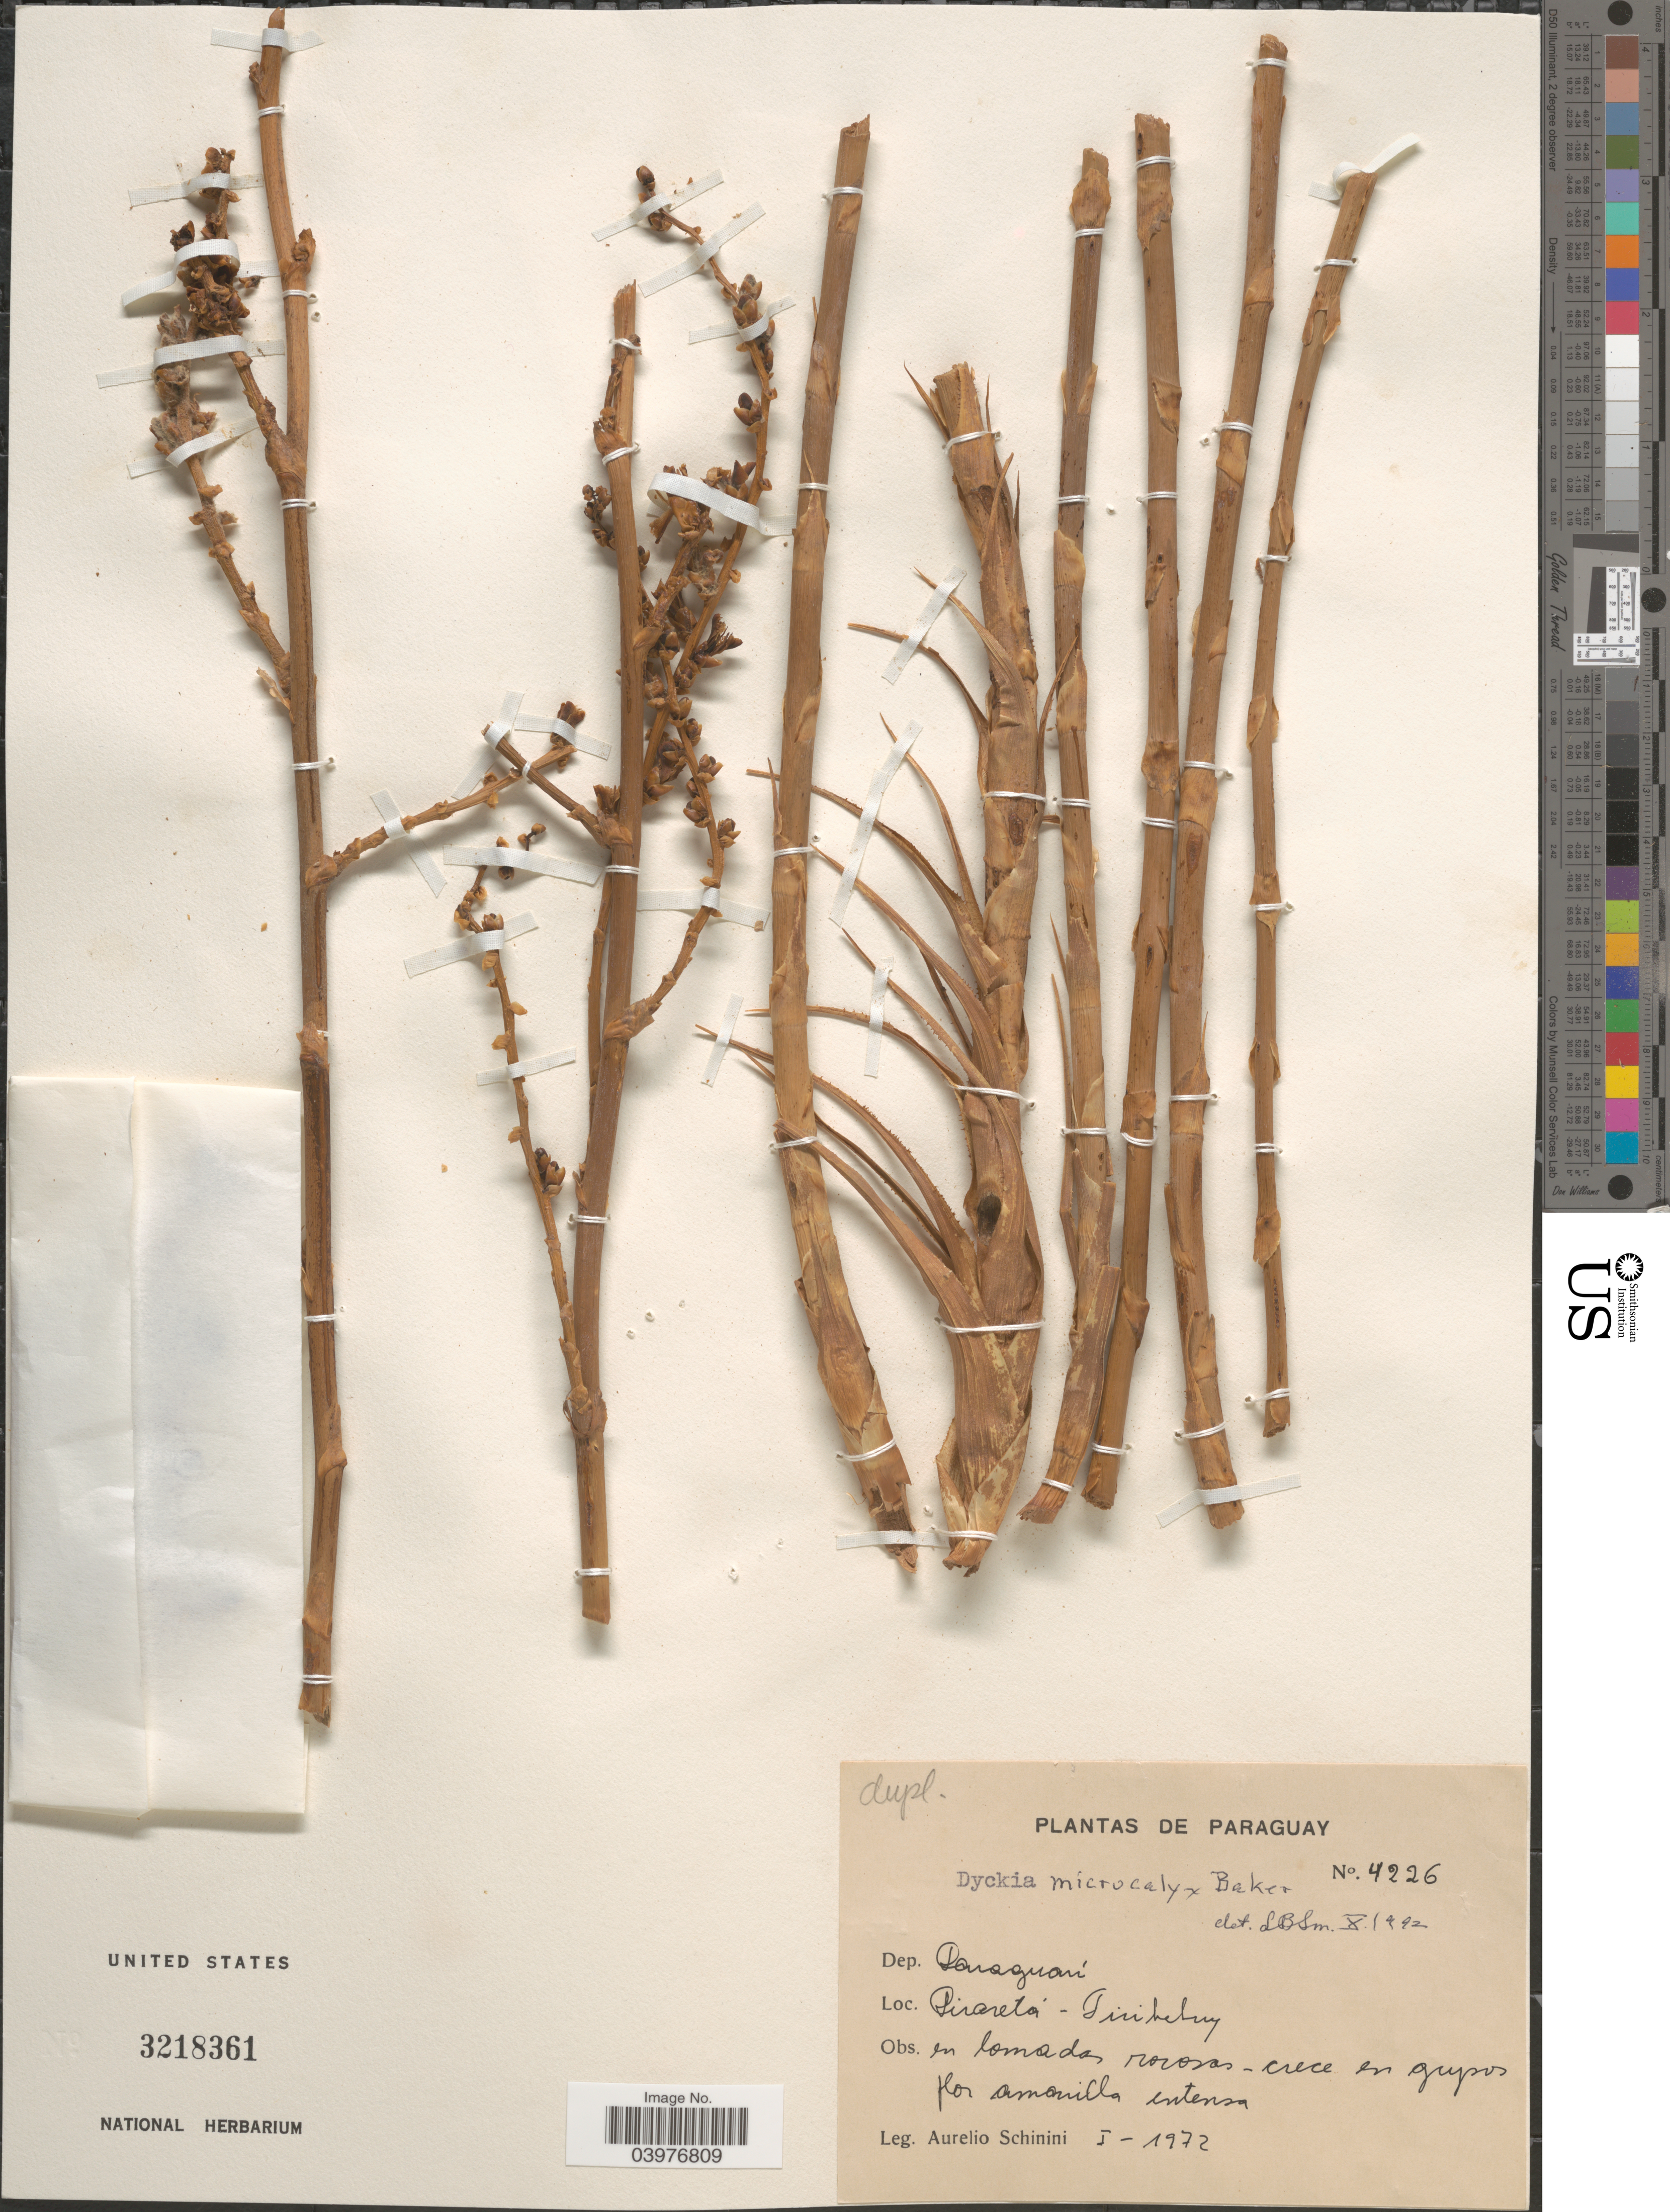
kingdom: Plantae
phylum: Tracheophyta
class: Liliopsida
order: Poales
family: Bromeliaceae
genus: Dyckia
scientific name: Dyckia microcalyx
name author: Baker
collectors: A. Schinini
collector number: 4226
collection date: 1972-01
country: Paraguay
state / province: Paraguari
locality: Dep. Paraguarí. Piraretá- Pirilebuy.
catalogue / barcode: US 3218361